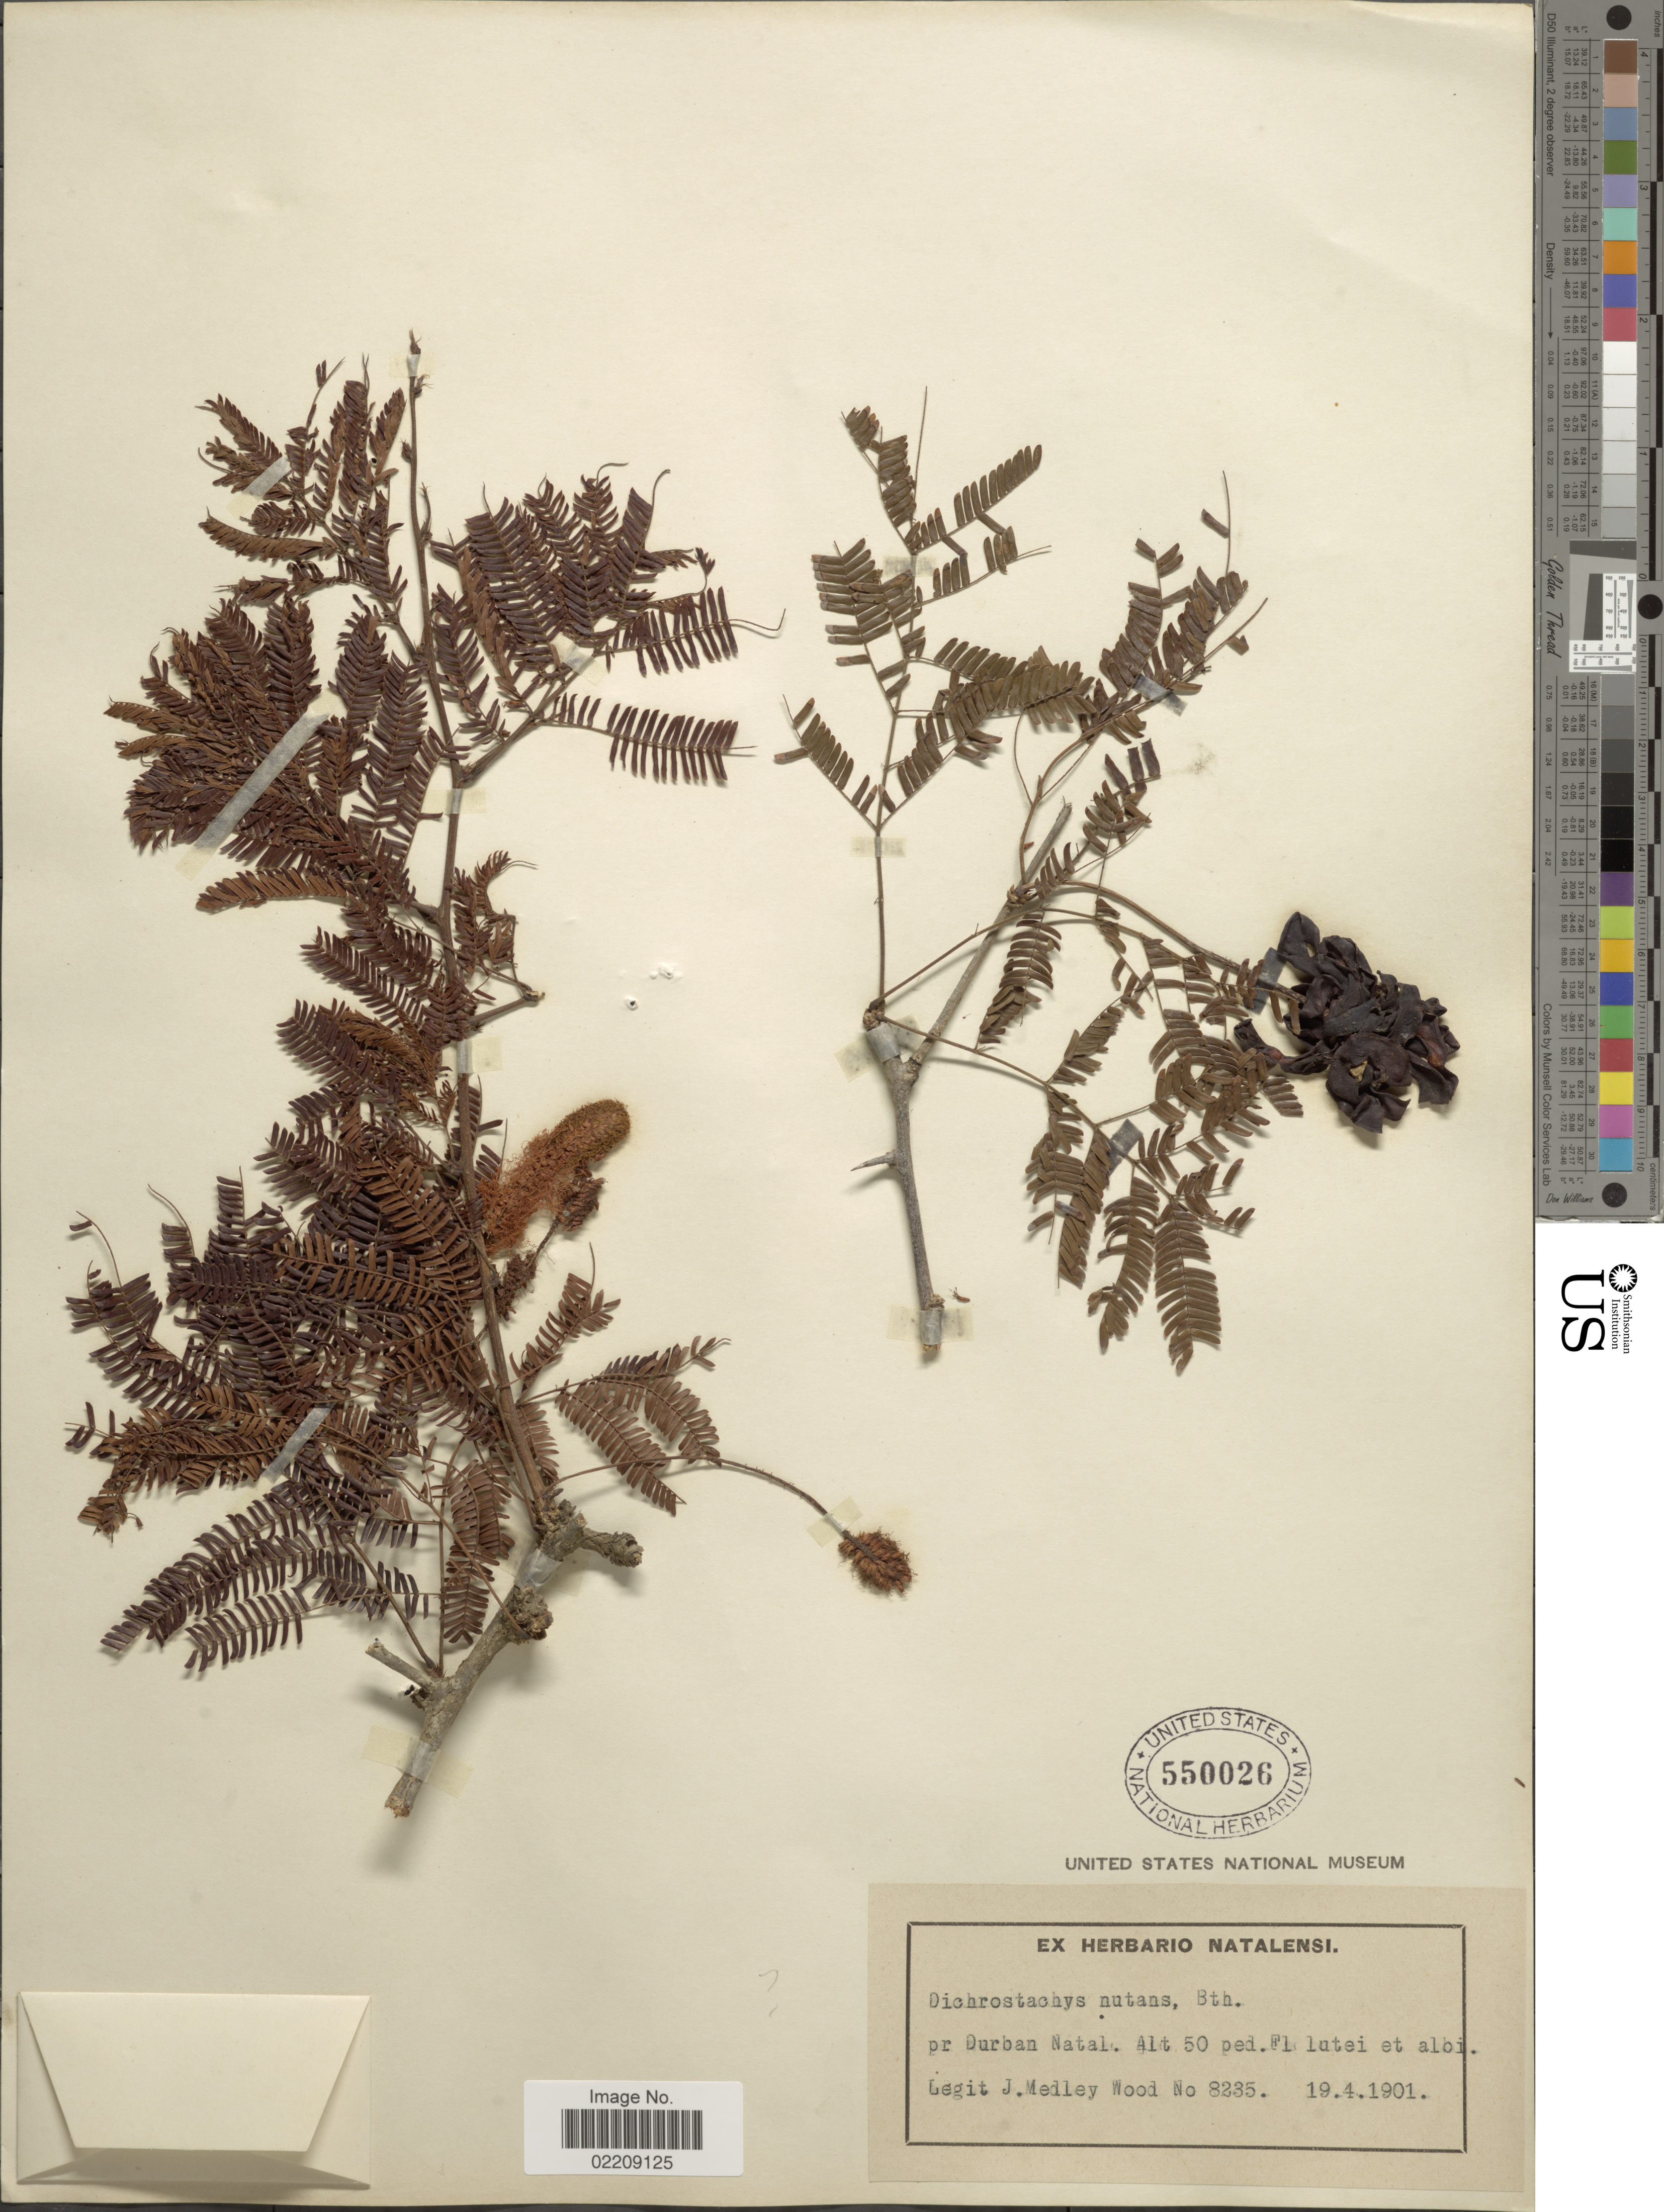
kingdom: Plantae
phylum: Tracheophyta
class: Magnoliopsida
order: Fabales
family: Fabaceae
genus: Dichrostachys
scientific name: Dichrostachys glomerata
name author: (Forssk.) Chiov.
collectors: J. Medley Wood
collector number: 8235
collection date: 1901-04-19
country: South Africa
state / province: KwaZulu-Natal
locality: Pr. Durban Natal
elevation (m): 15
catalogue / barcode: US 550026